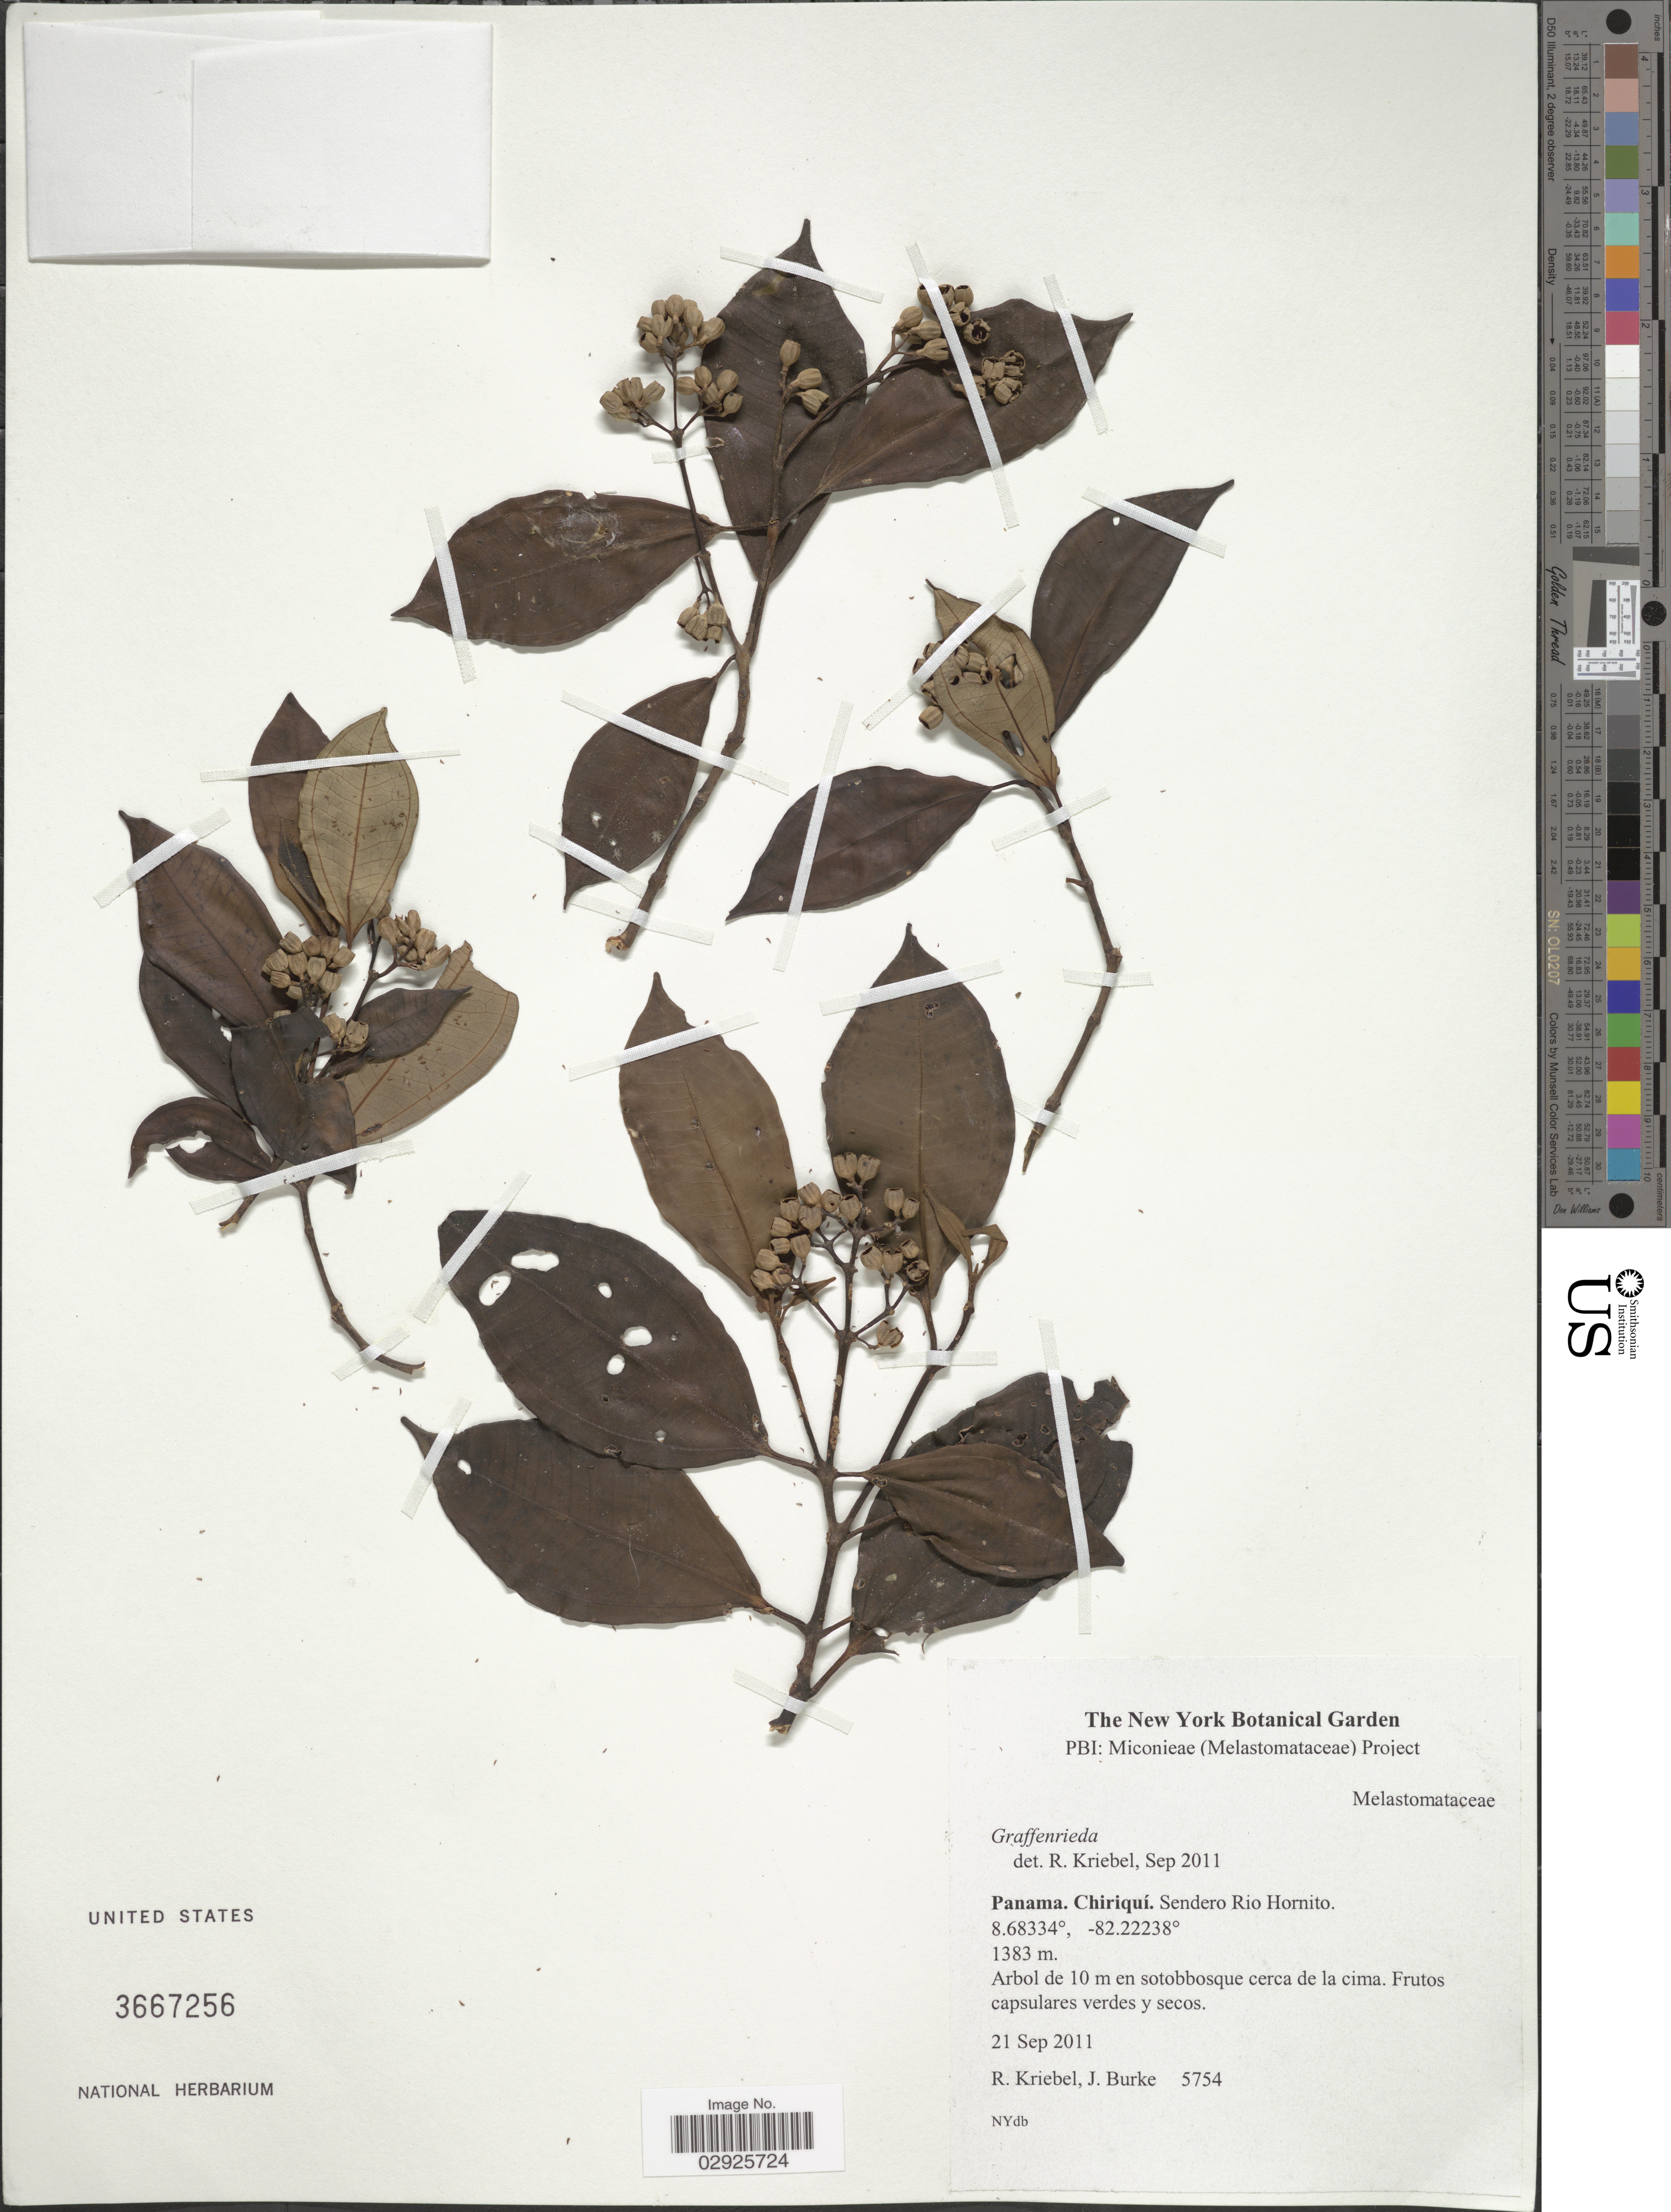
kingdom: Plantae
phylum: Tracheophyta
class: Magnoliopsida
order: Myrtales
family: Melastomataceae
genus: Graffenrieda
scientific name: Graffenrieda bella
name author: Almeda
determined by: Murillo, J. S.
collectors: R. Kriebel & J. Burke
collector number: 5754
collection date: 2011-09-21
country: Panama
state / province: Chiriqui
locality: Sendero Rio Hornito.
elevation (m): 1383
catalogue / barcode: US 3667256